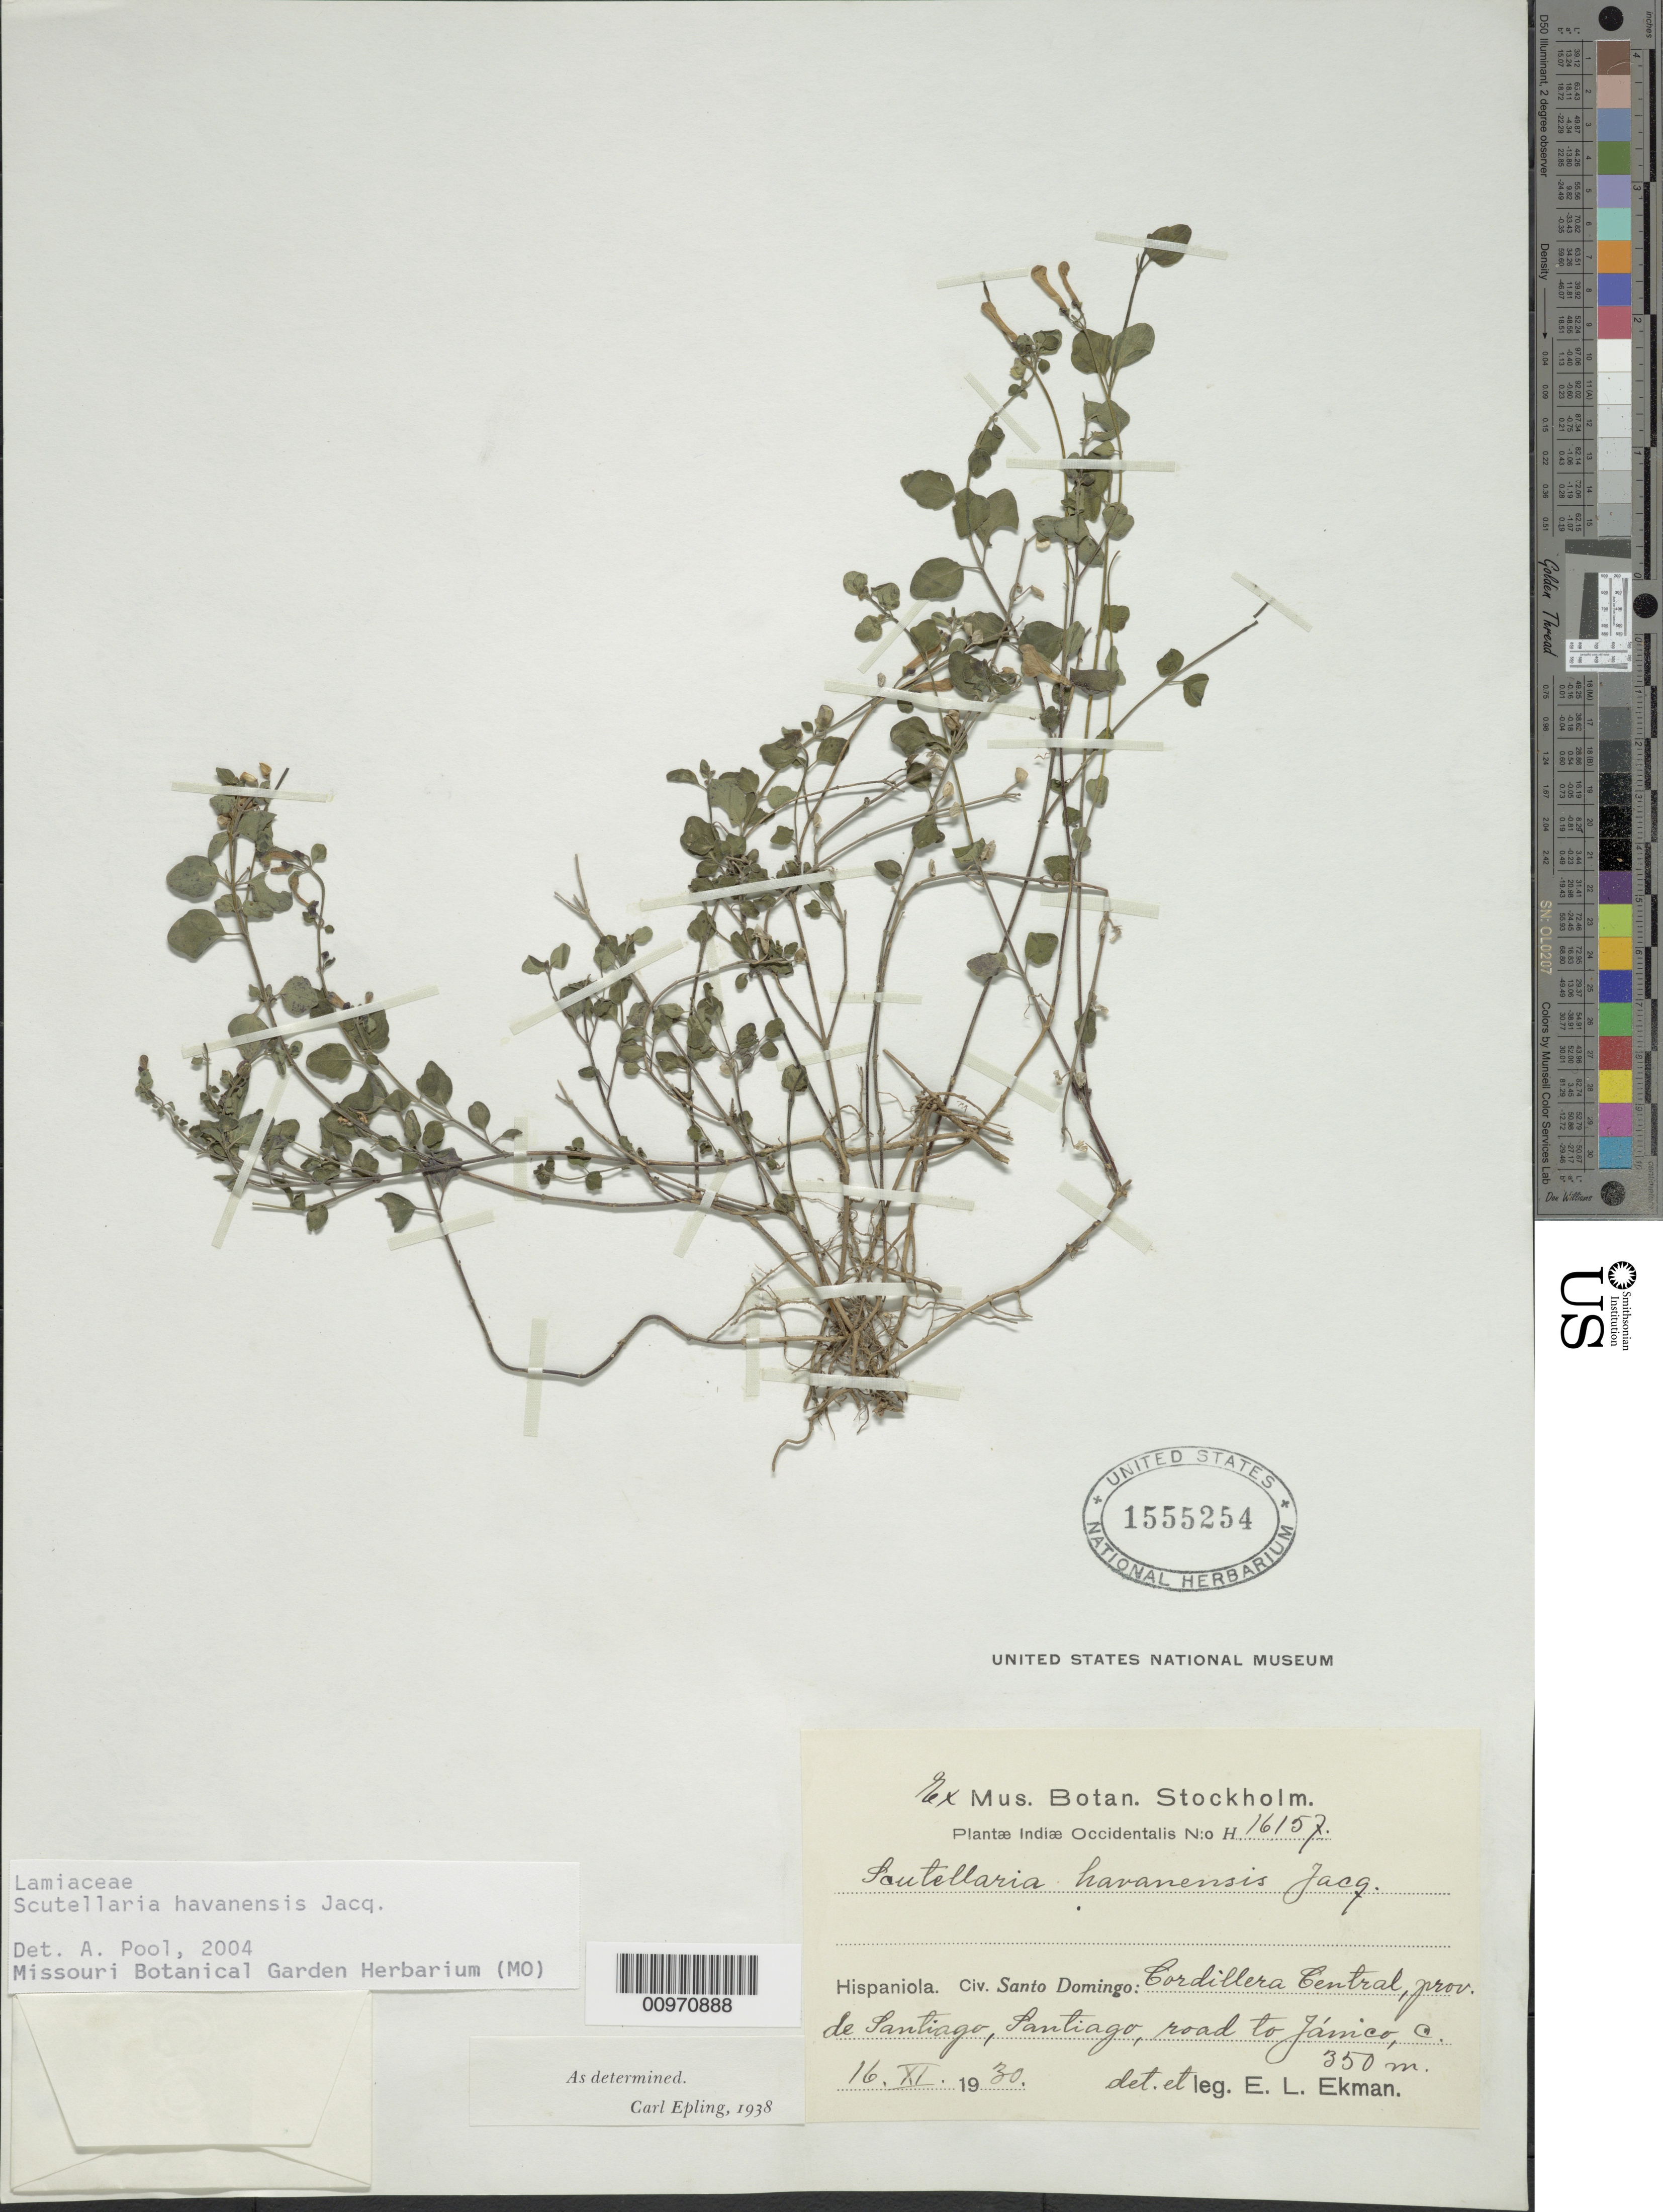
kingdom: Plantae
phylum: Tracheophyta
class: Magnoliopsida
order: Lamiales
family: Lamiaceae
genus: Scutellaria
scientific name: Scutellaria havanensis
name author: Jacq.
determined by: Pool, A., (MO), Missouri Botanical Garden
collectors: E. L. Ekman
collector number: H 16157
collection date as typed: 16 Nov 1930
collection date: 1930-11-16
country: Dominican Republic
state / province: Santiago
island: Hispaniola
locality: Cordillera Central, Santiago, road to Jánico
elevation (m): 350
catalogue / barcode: US 1555254